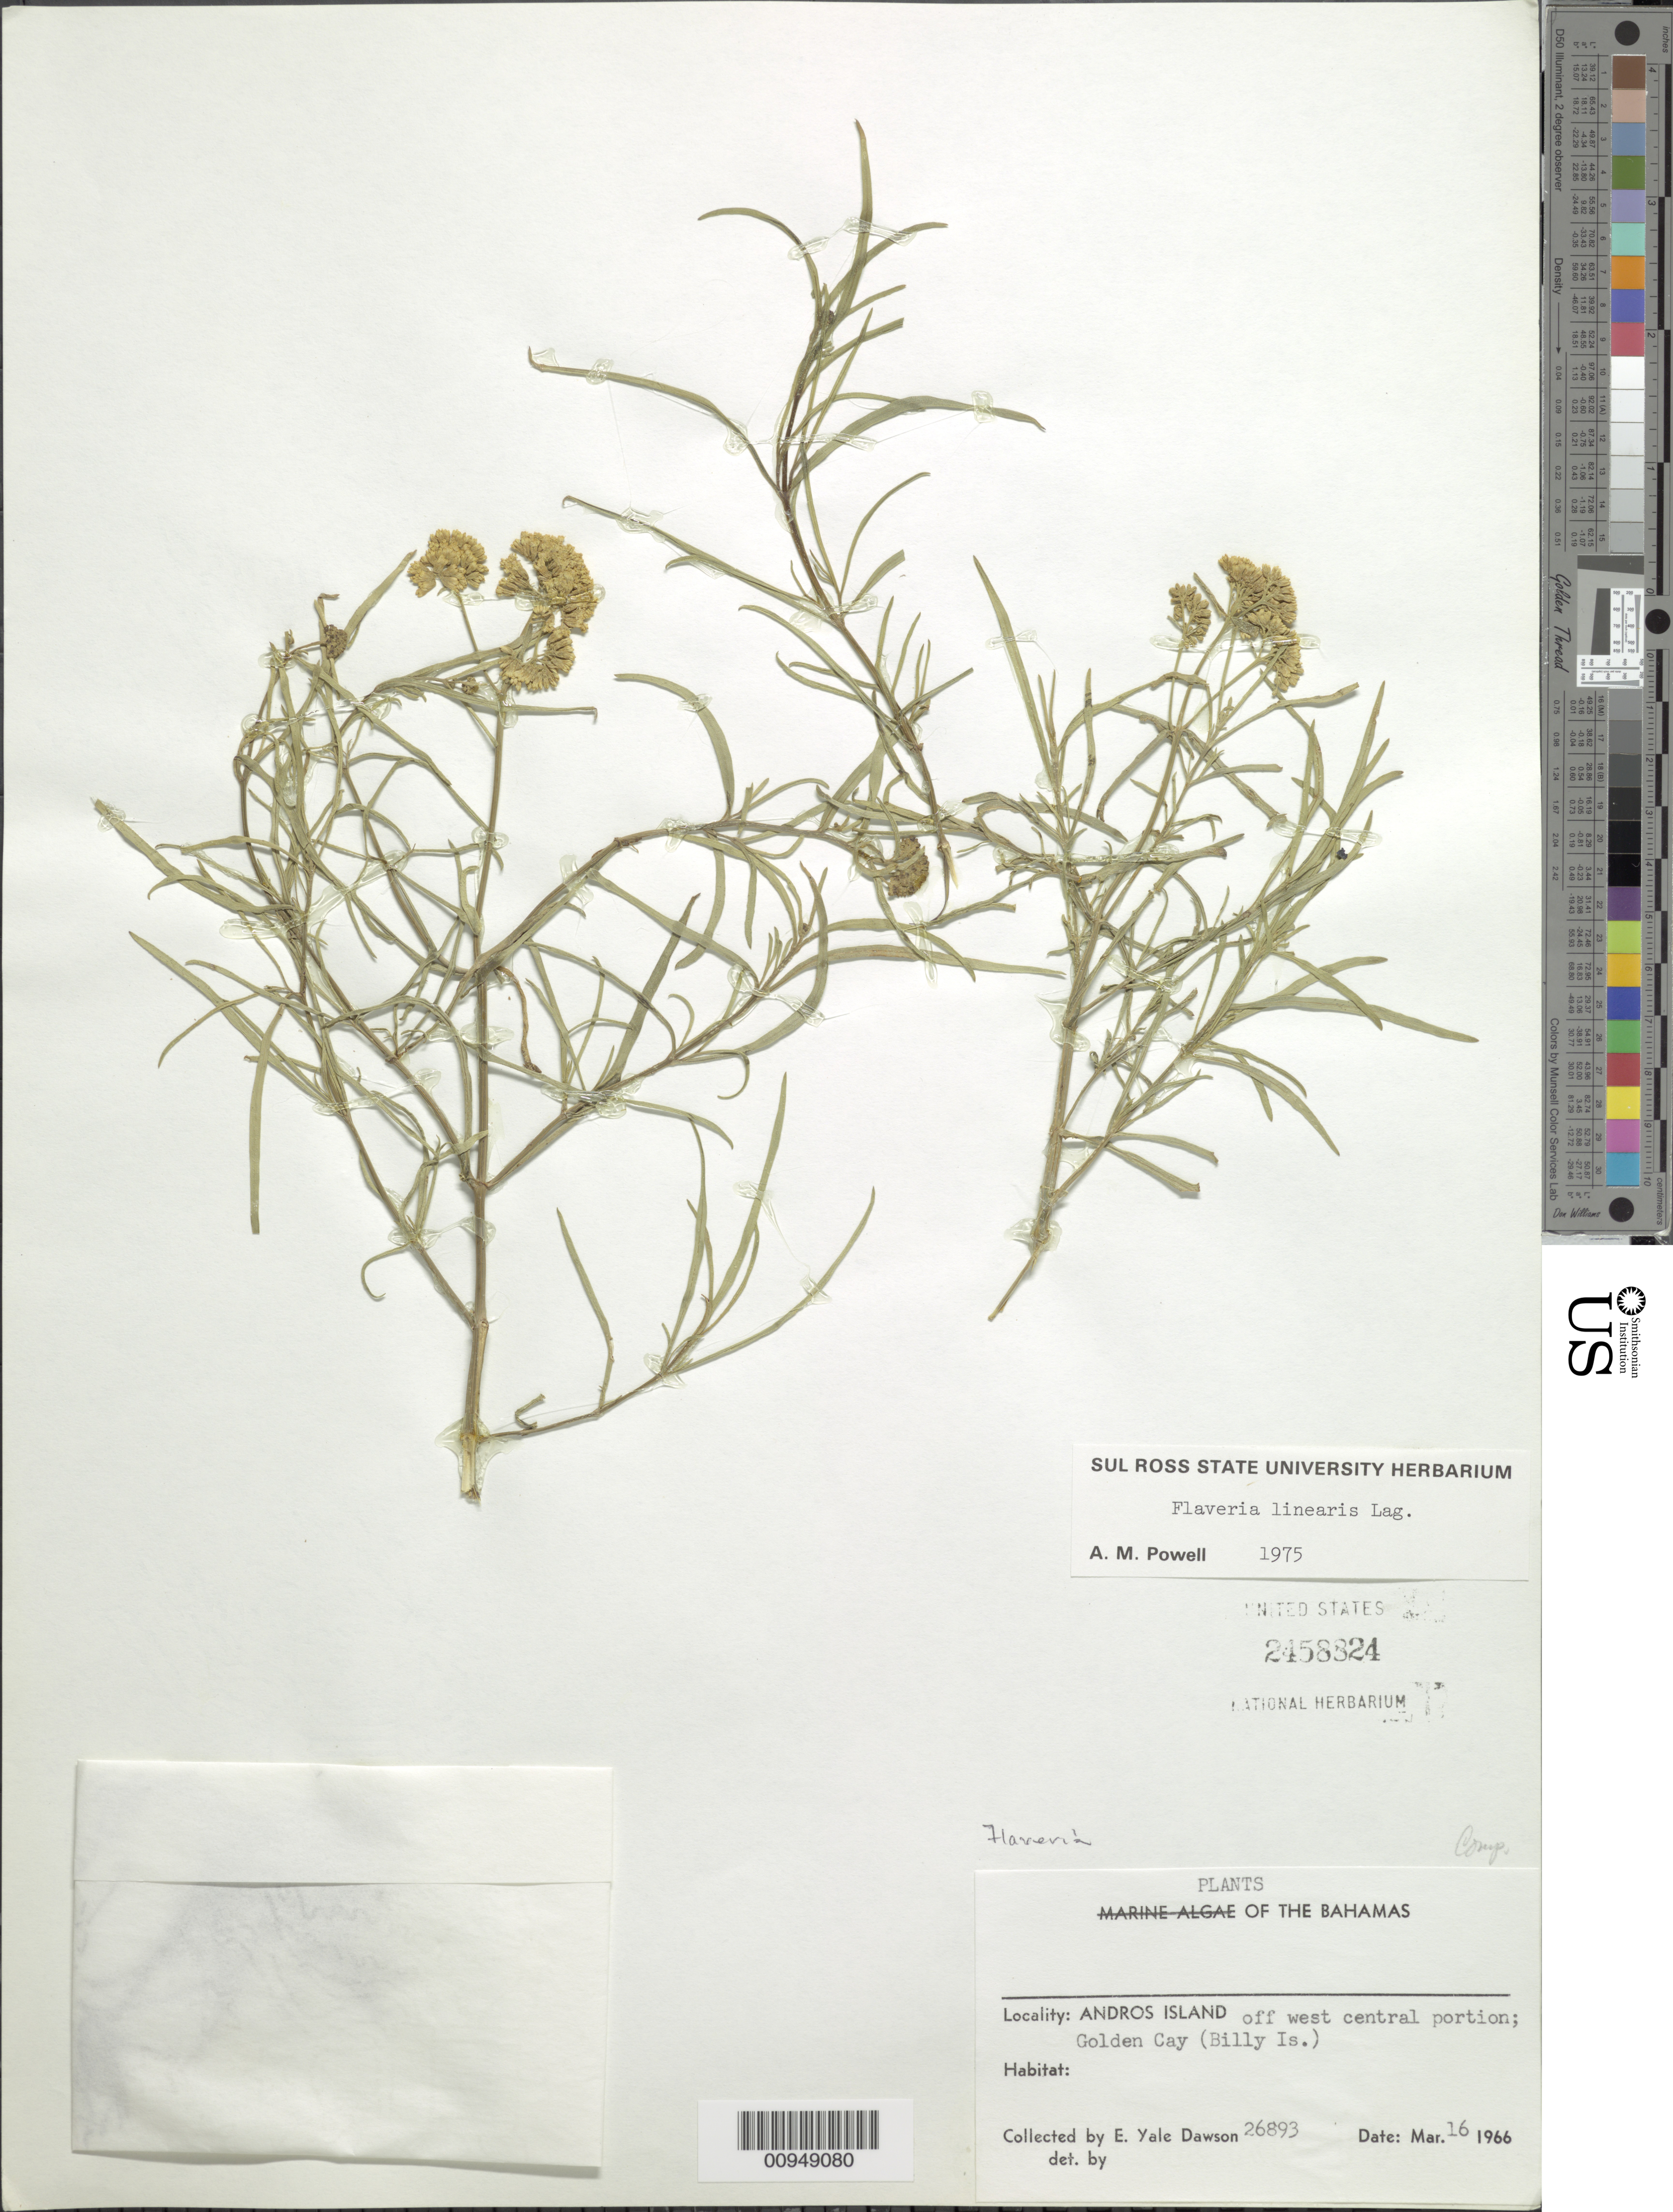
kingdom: Plantae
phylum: Tracheophyta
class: Magnoliopsida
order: Asterales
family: Asteraceae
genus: Flaveria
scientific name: Flaveria linearis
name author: Lag.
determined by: Powell, A. M.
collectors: E. Y. Dawson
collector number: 26893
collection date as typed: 16 Mar 1966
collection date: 1966-03-16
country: Bahamas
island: Andros Island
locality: Off west central portion of Andros Island; Golden Cay (Billy Island)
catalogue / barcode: US 2458824